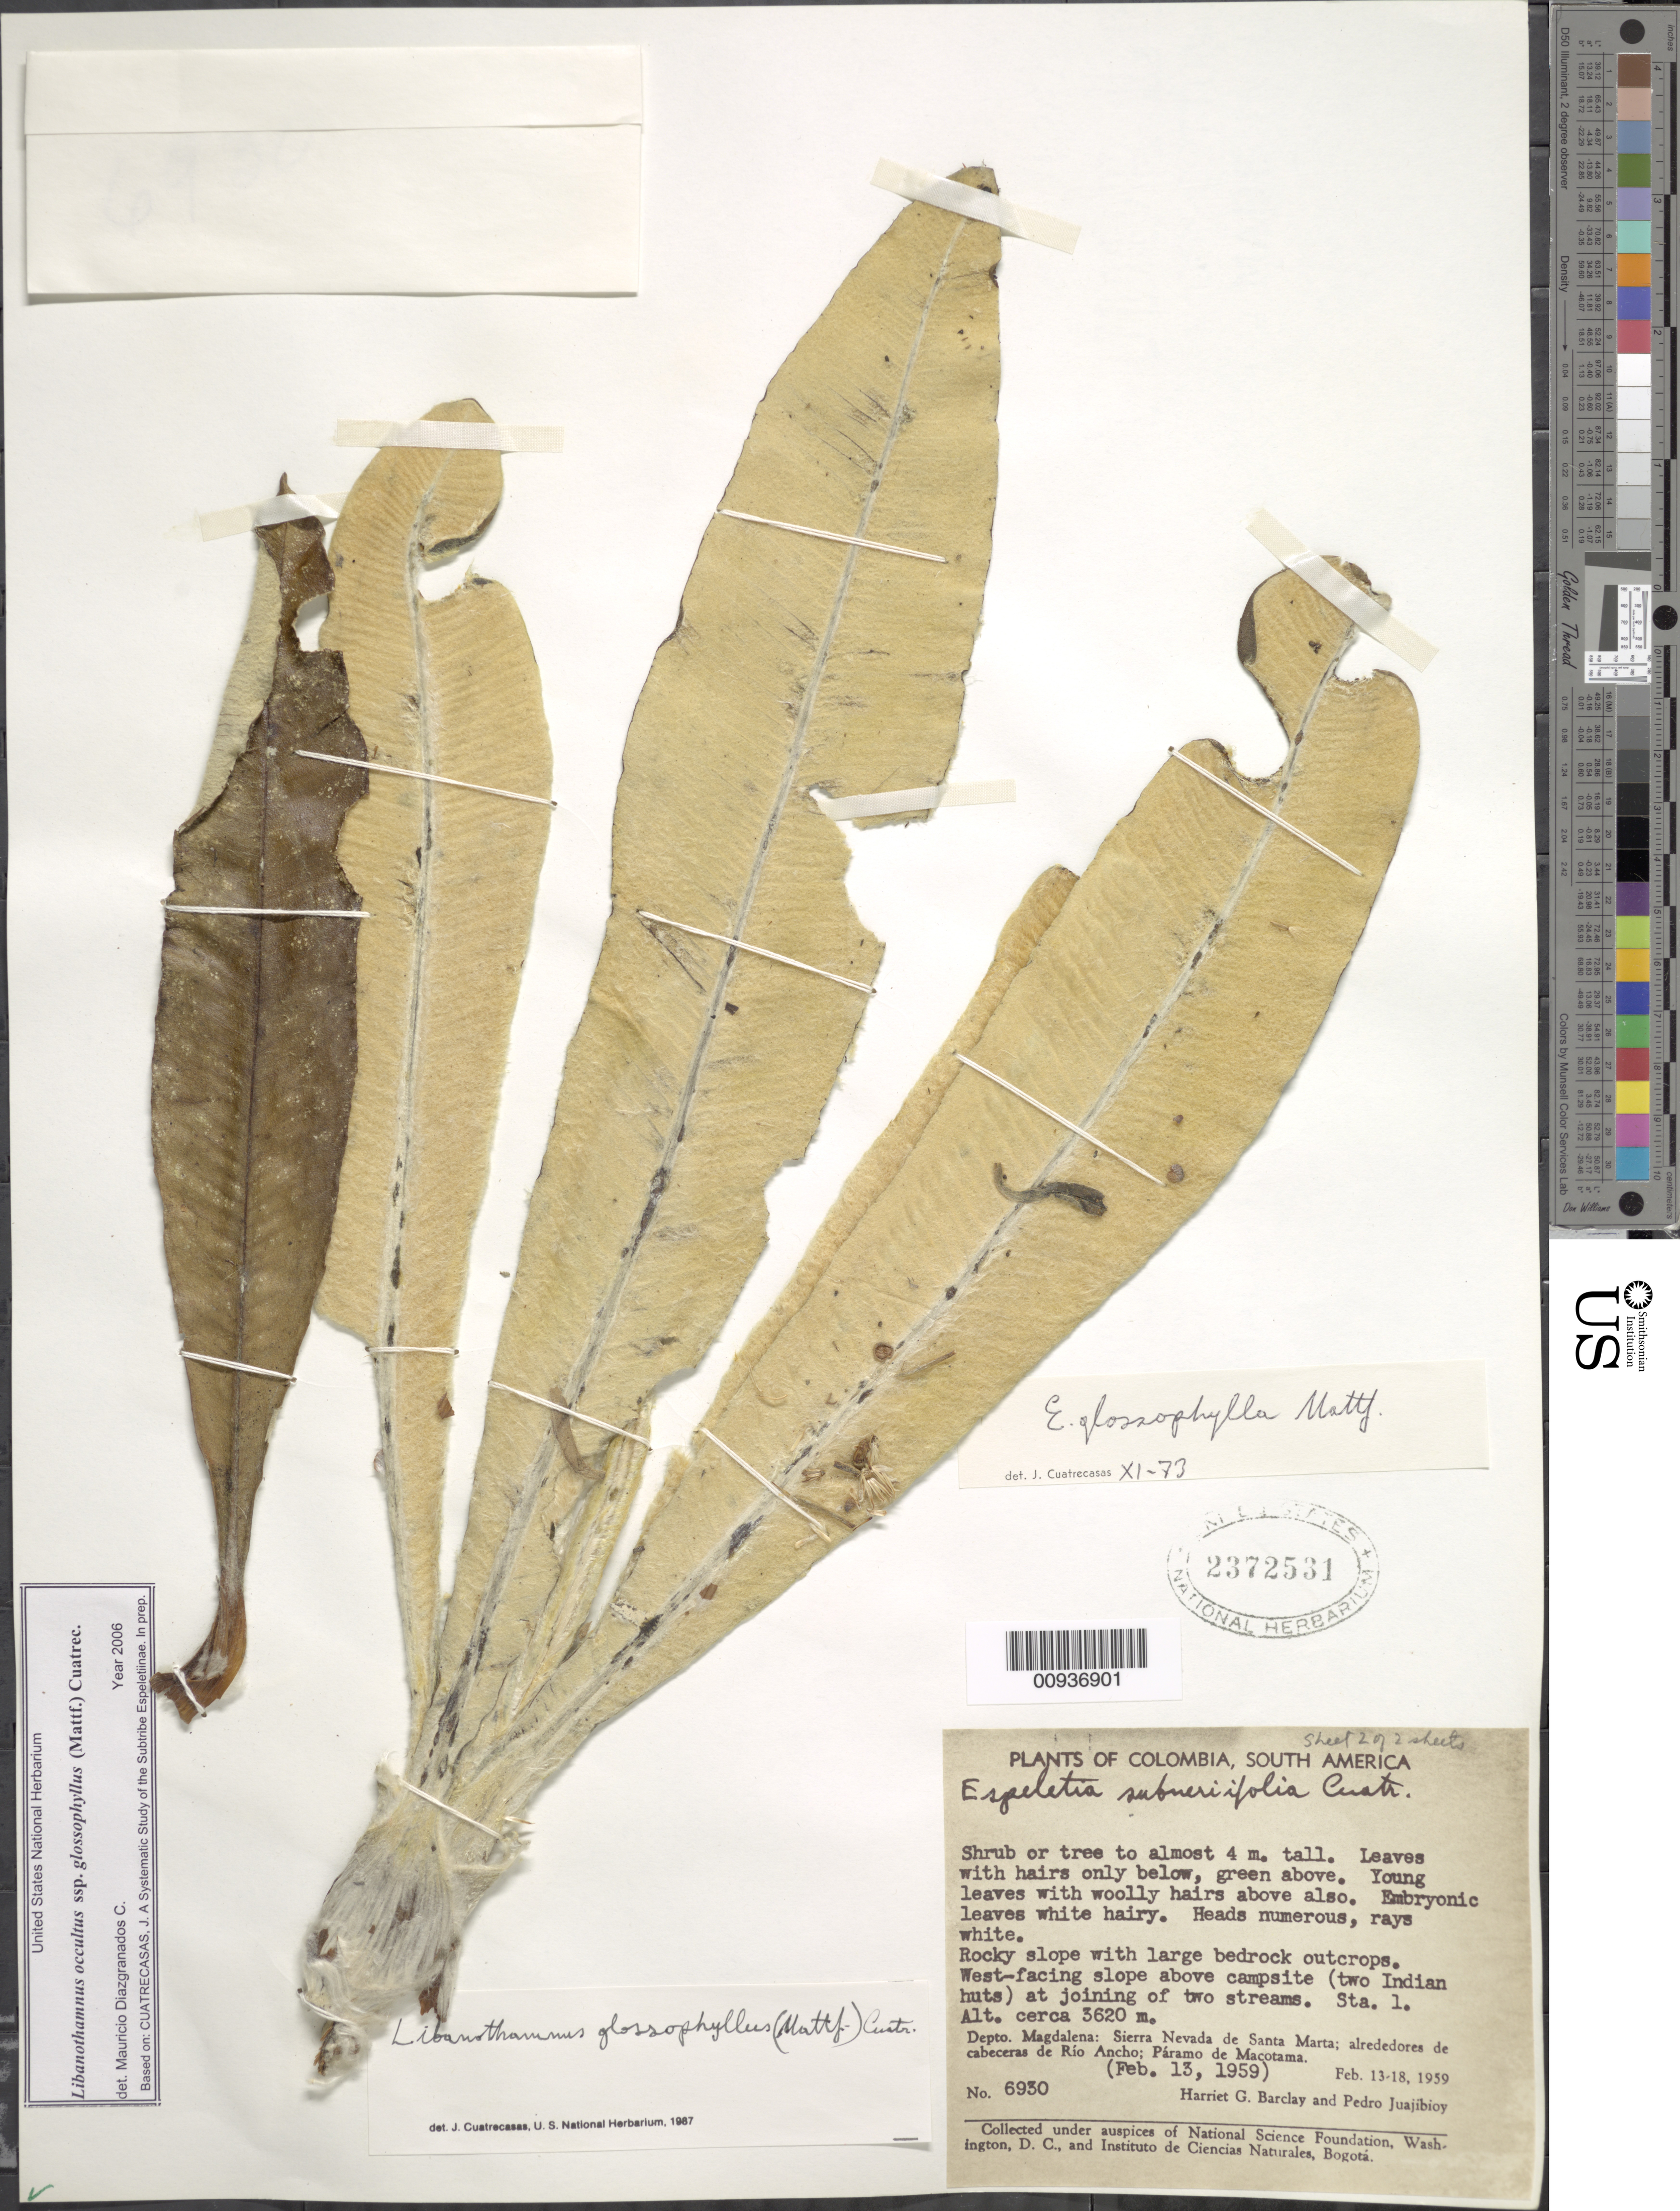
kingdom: Plantae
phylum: Tracheophyta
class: Magnoliopsida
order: Asterales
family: Asteraceae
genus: Libanothamnus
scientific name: Libanothamnus occultus subsp. glossophyllus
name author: (Mattf.) Cuatrec.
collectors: H. G. Barclay & P. Juajibioy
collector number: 6930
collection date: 1959-02-13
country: Colombia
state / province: Magdalena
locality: Sta. 1, Sierra Nevada de Santa Marta, alrededores de cabeceras de Rio Ancho, Paramo de Macotama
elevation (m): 3620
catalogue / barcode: US 2372531